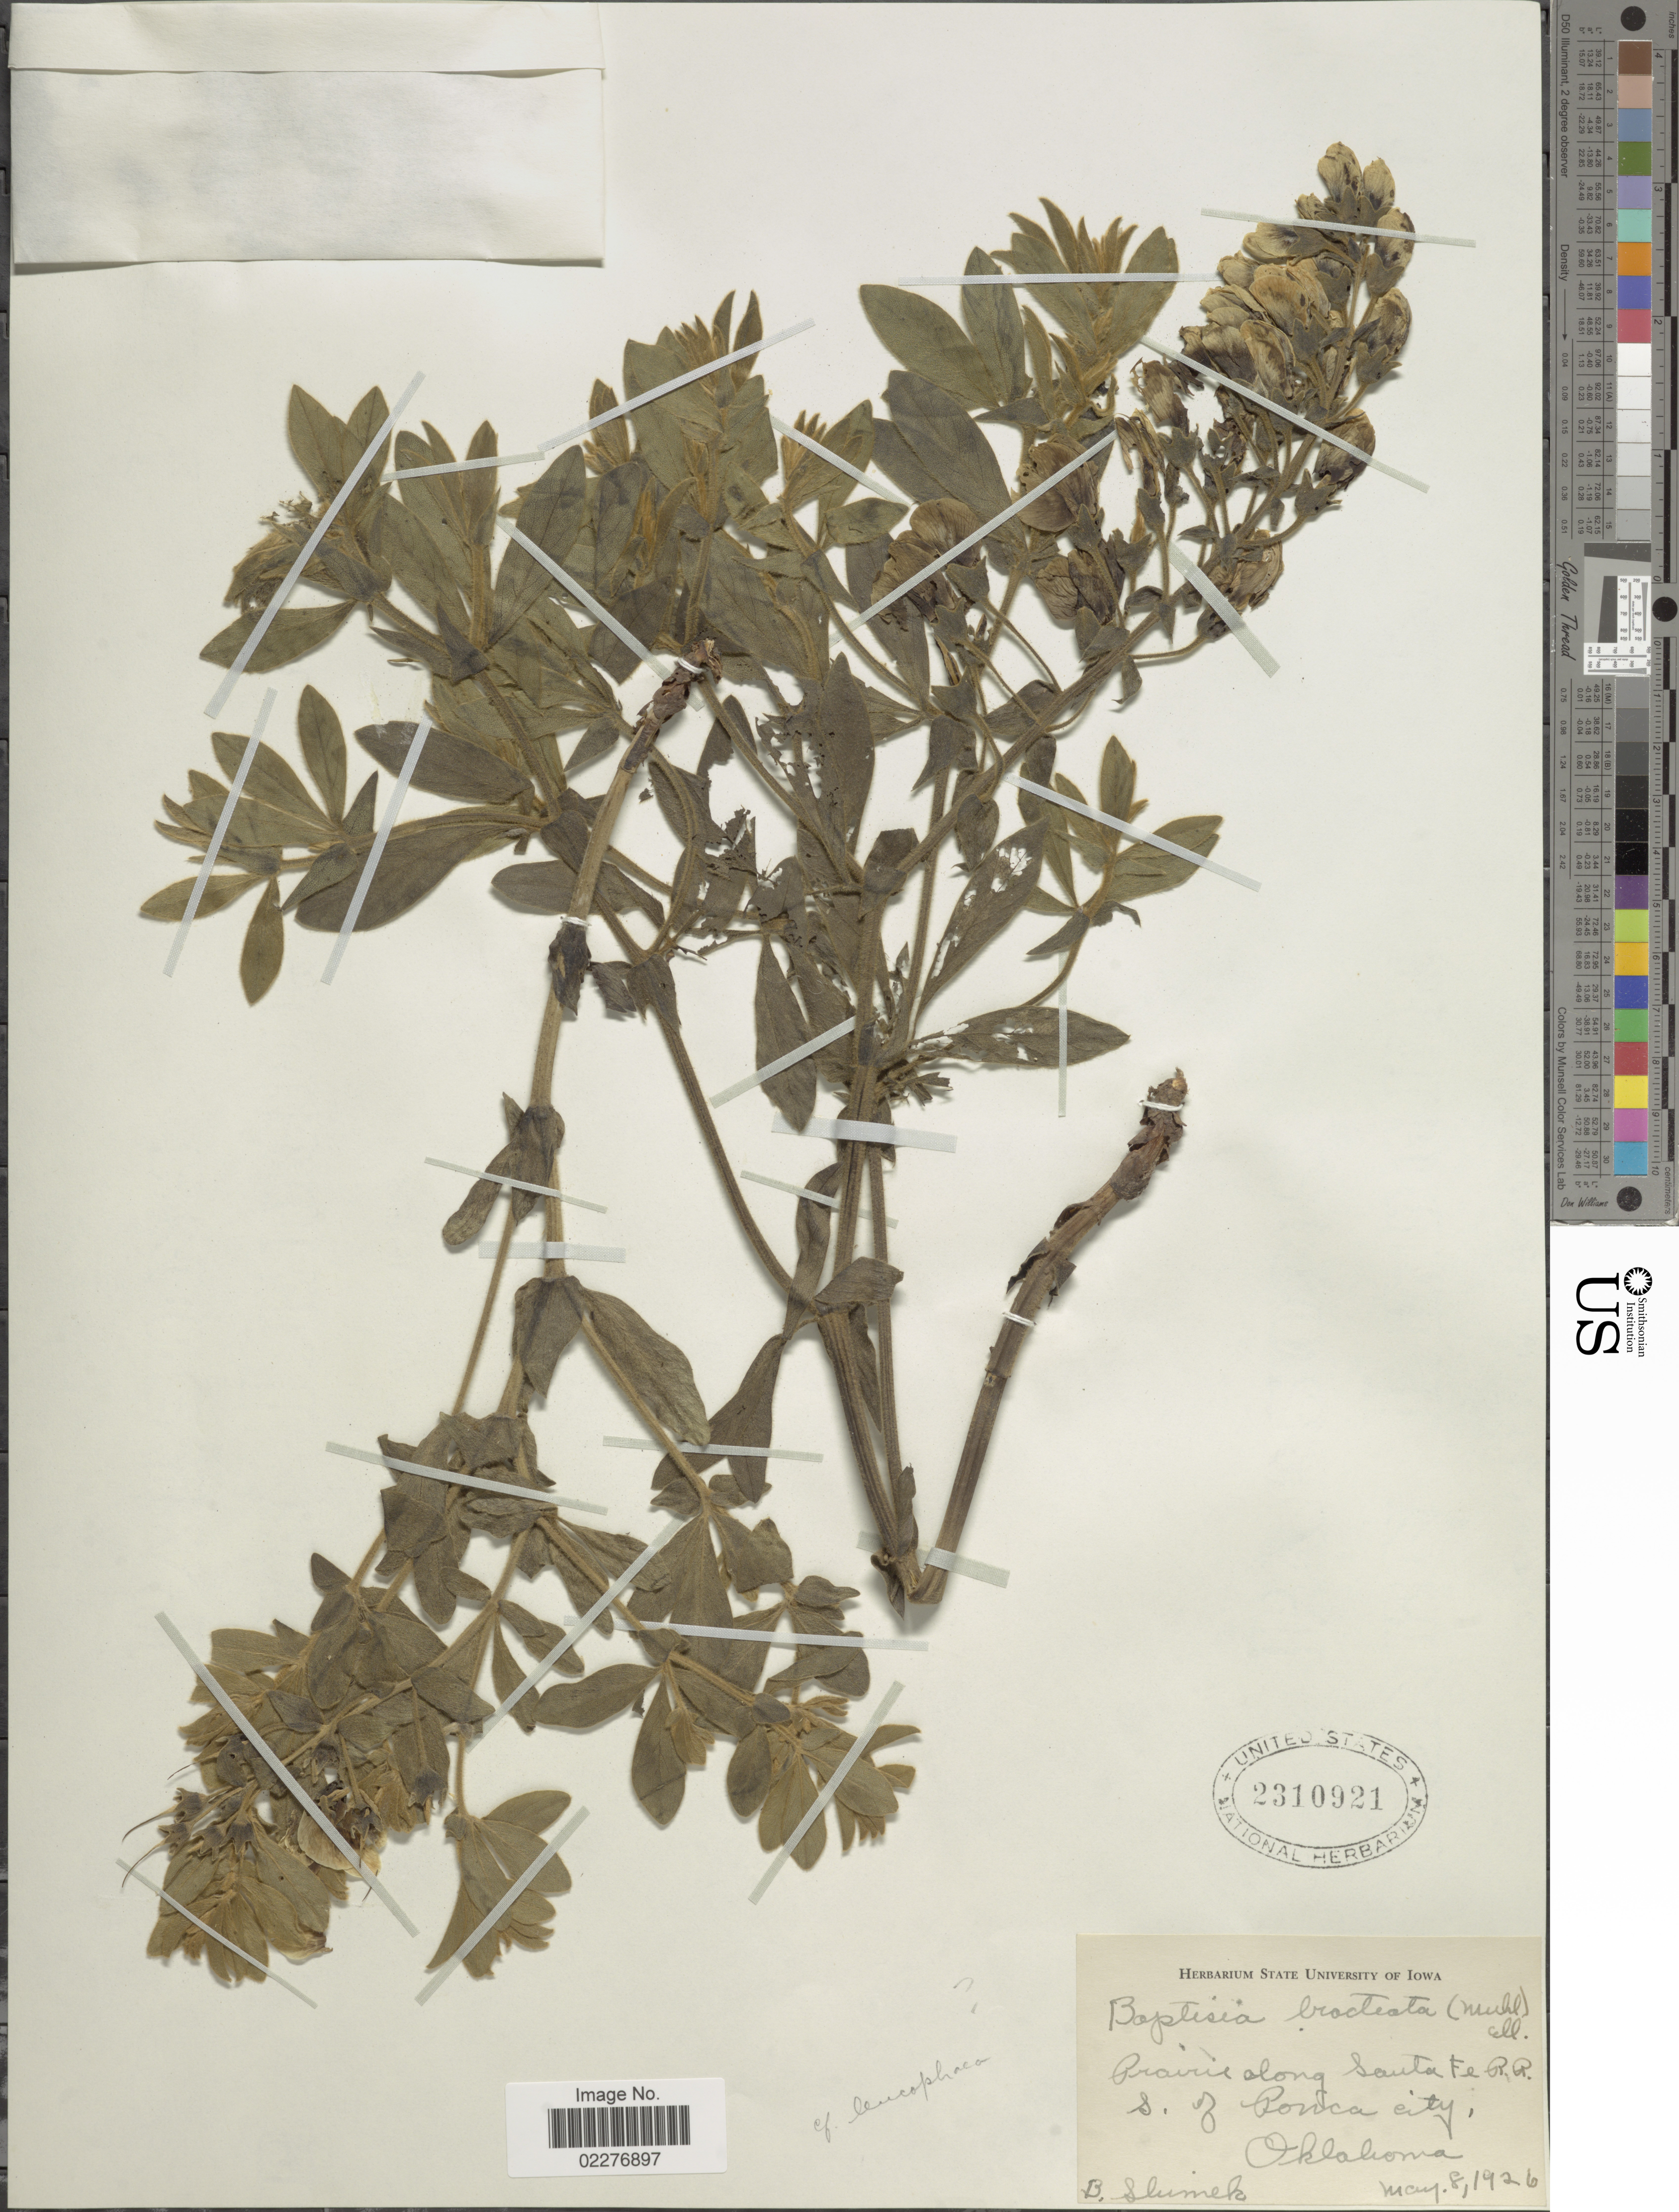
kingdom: Plantae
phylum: Tracheophyta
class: Magnoliopsida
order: Fabales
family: Fabaceae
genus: Baptisia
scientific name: Baptisia leucophaea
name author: Nutt.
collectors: B. Slumek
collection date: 1926-05-08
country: United States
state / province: Oklahoma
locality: Prairie along Santa Fe R.R. S. of Ponca City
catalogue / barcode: US 2310921